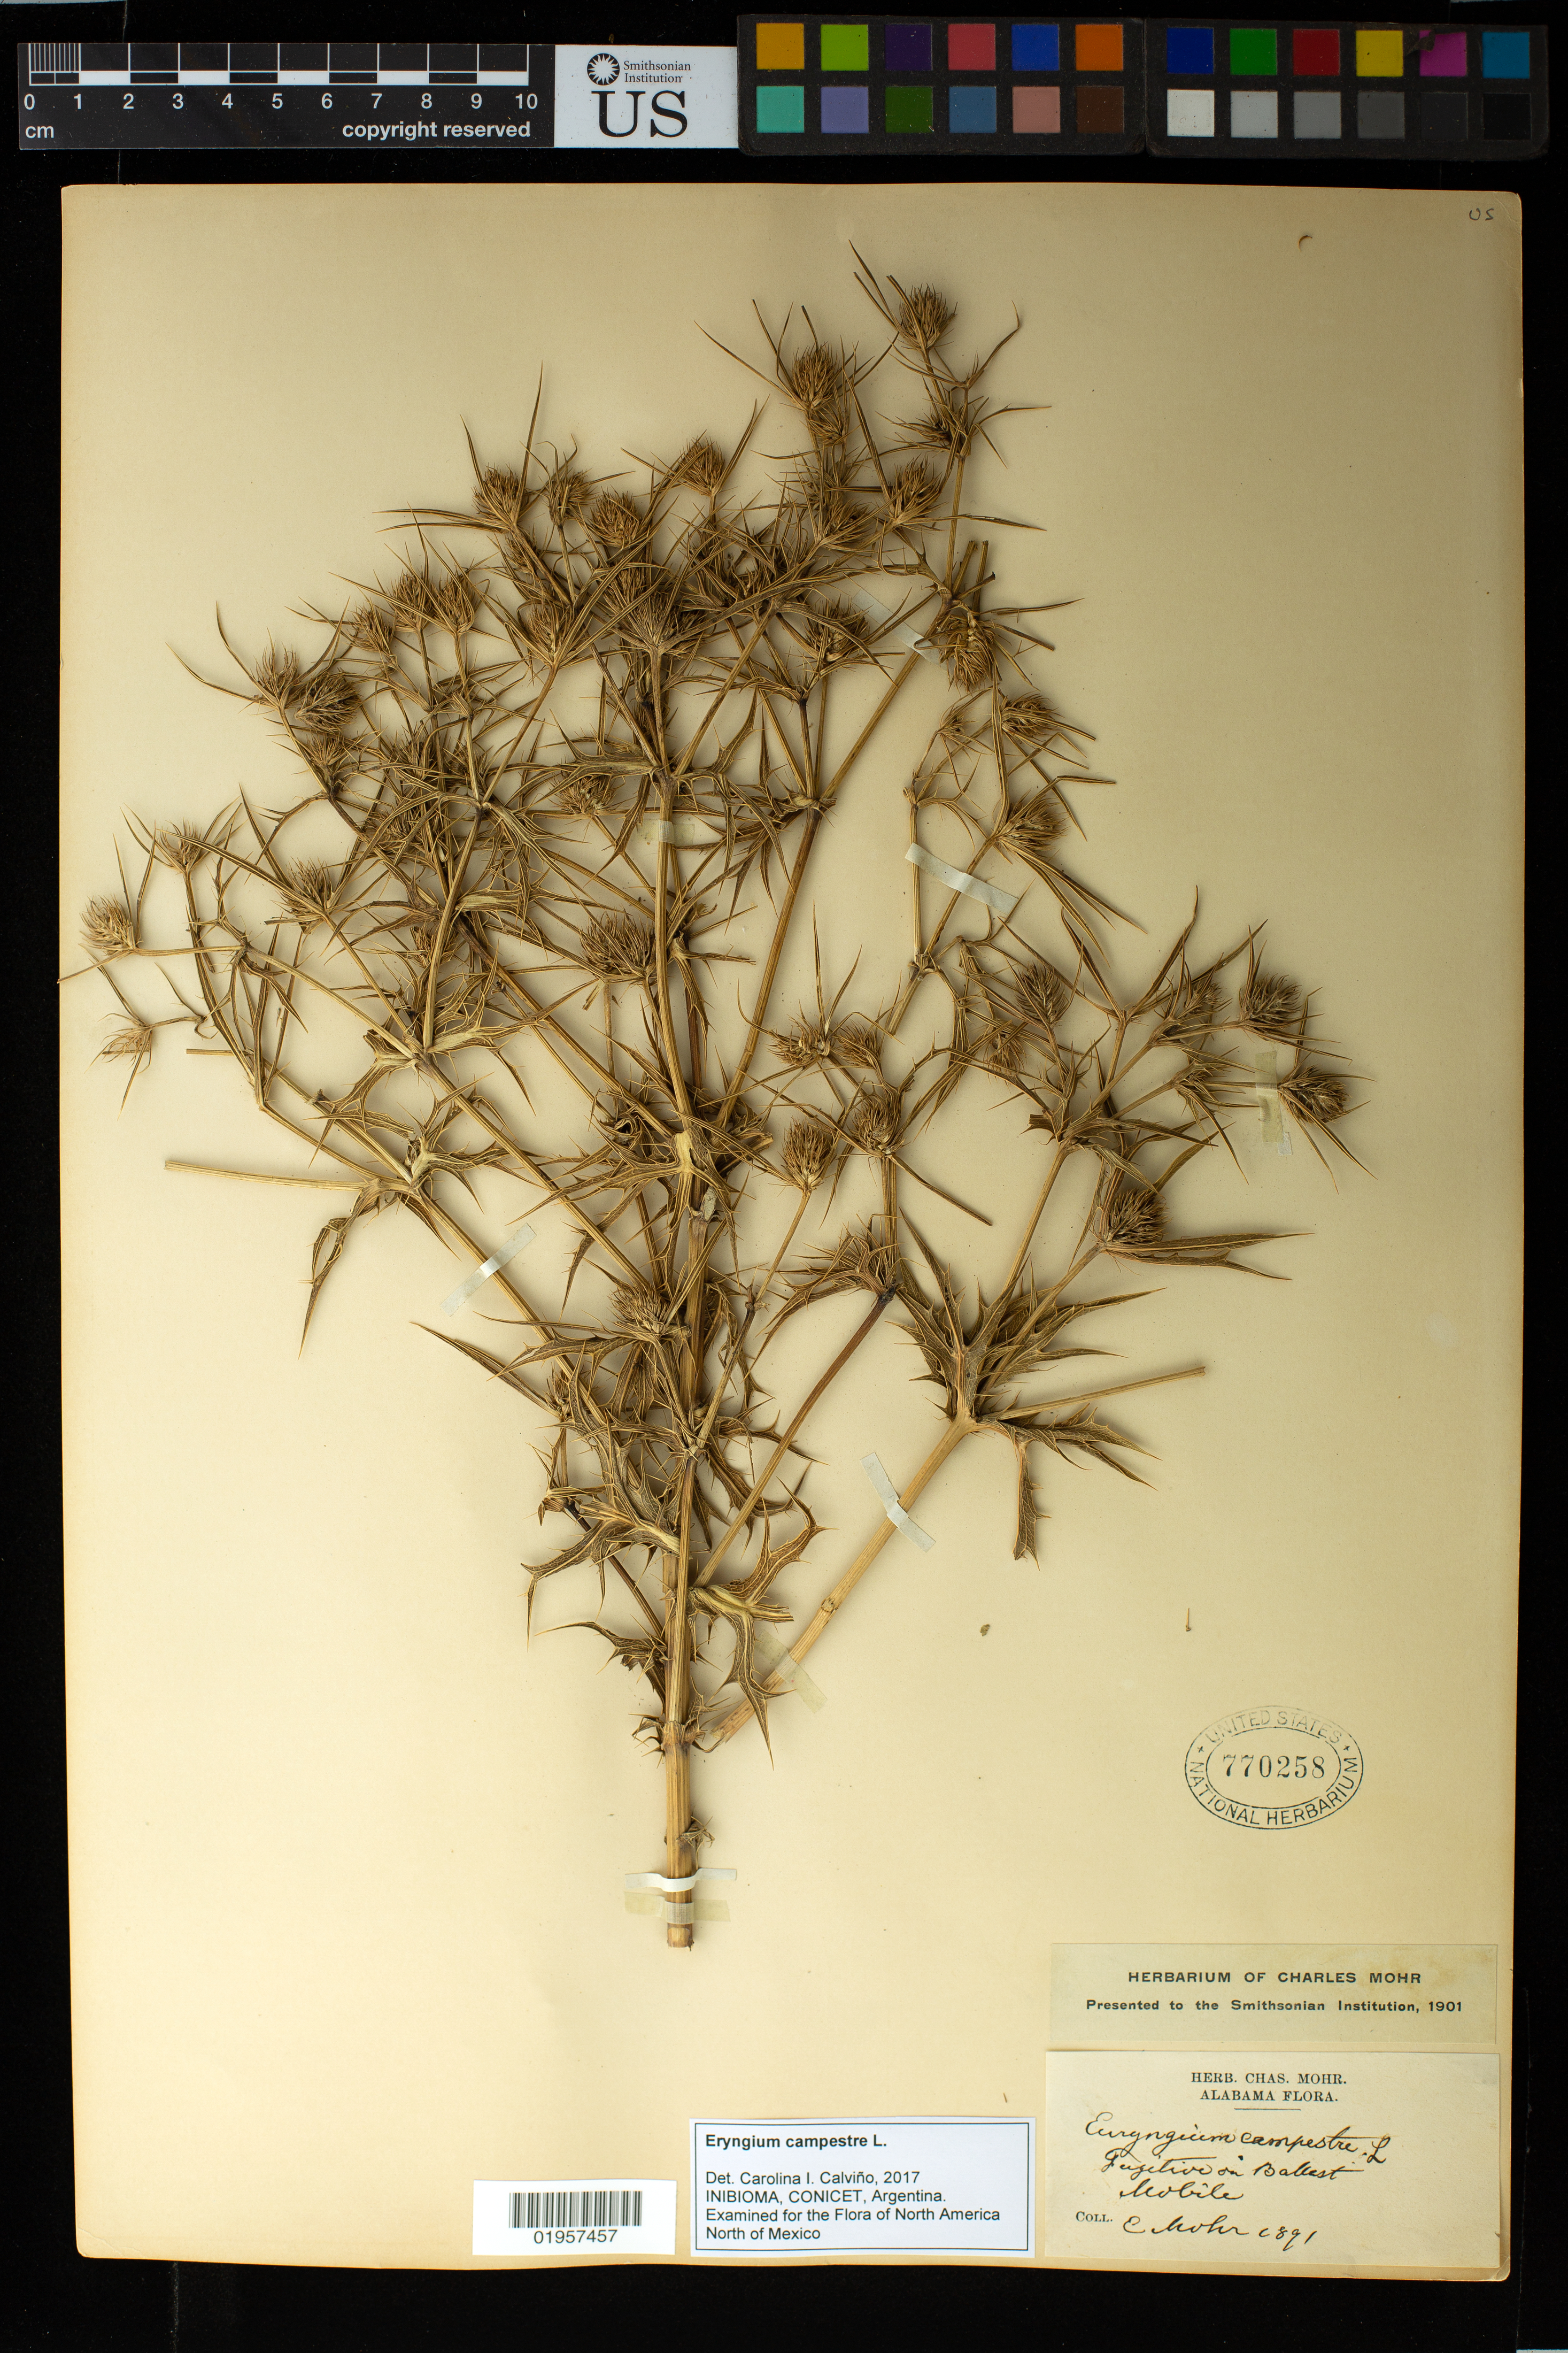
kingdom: Plantae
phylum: Tracheophyta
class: Magnoliopsida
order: Apiales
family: Apiaceae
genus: Eryngium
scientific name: Eryngium campestre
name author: L.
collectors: C. T. Mohr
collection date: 1891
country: United States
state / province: Alabama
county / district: Mobile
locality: Mobile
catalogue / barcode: US 770258